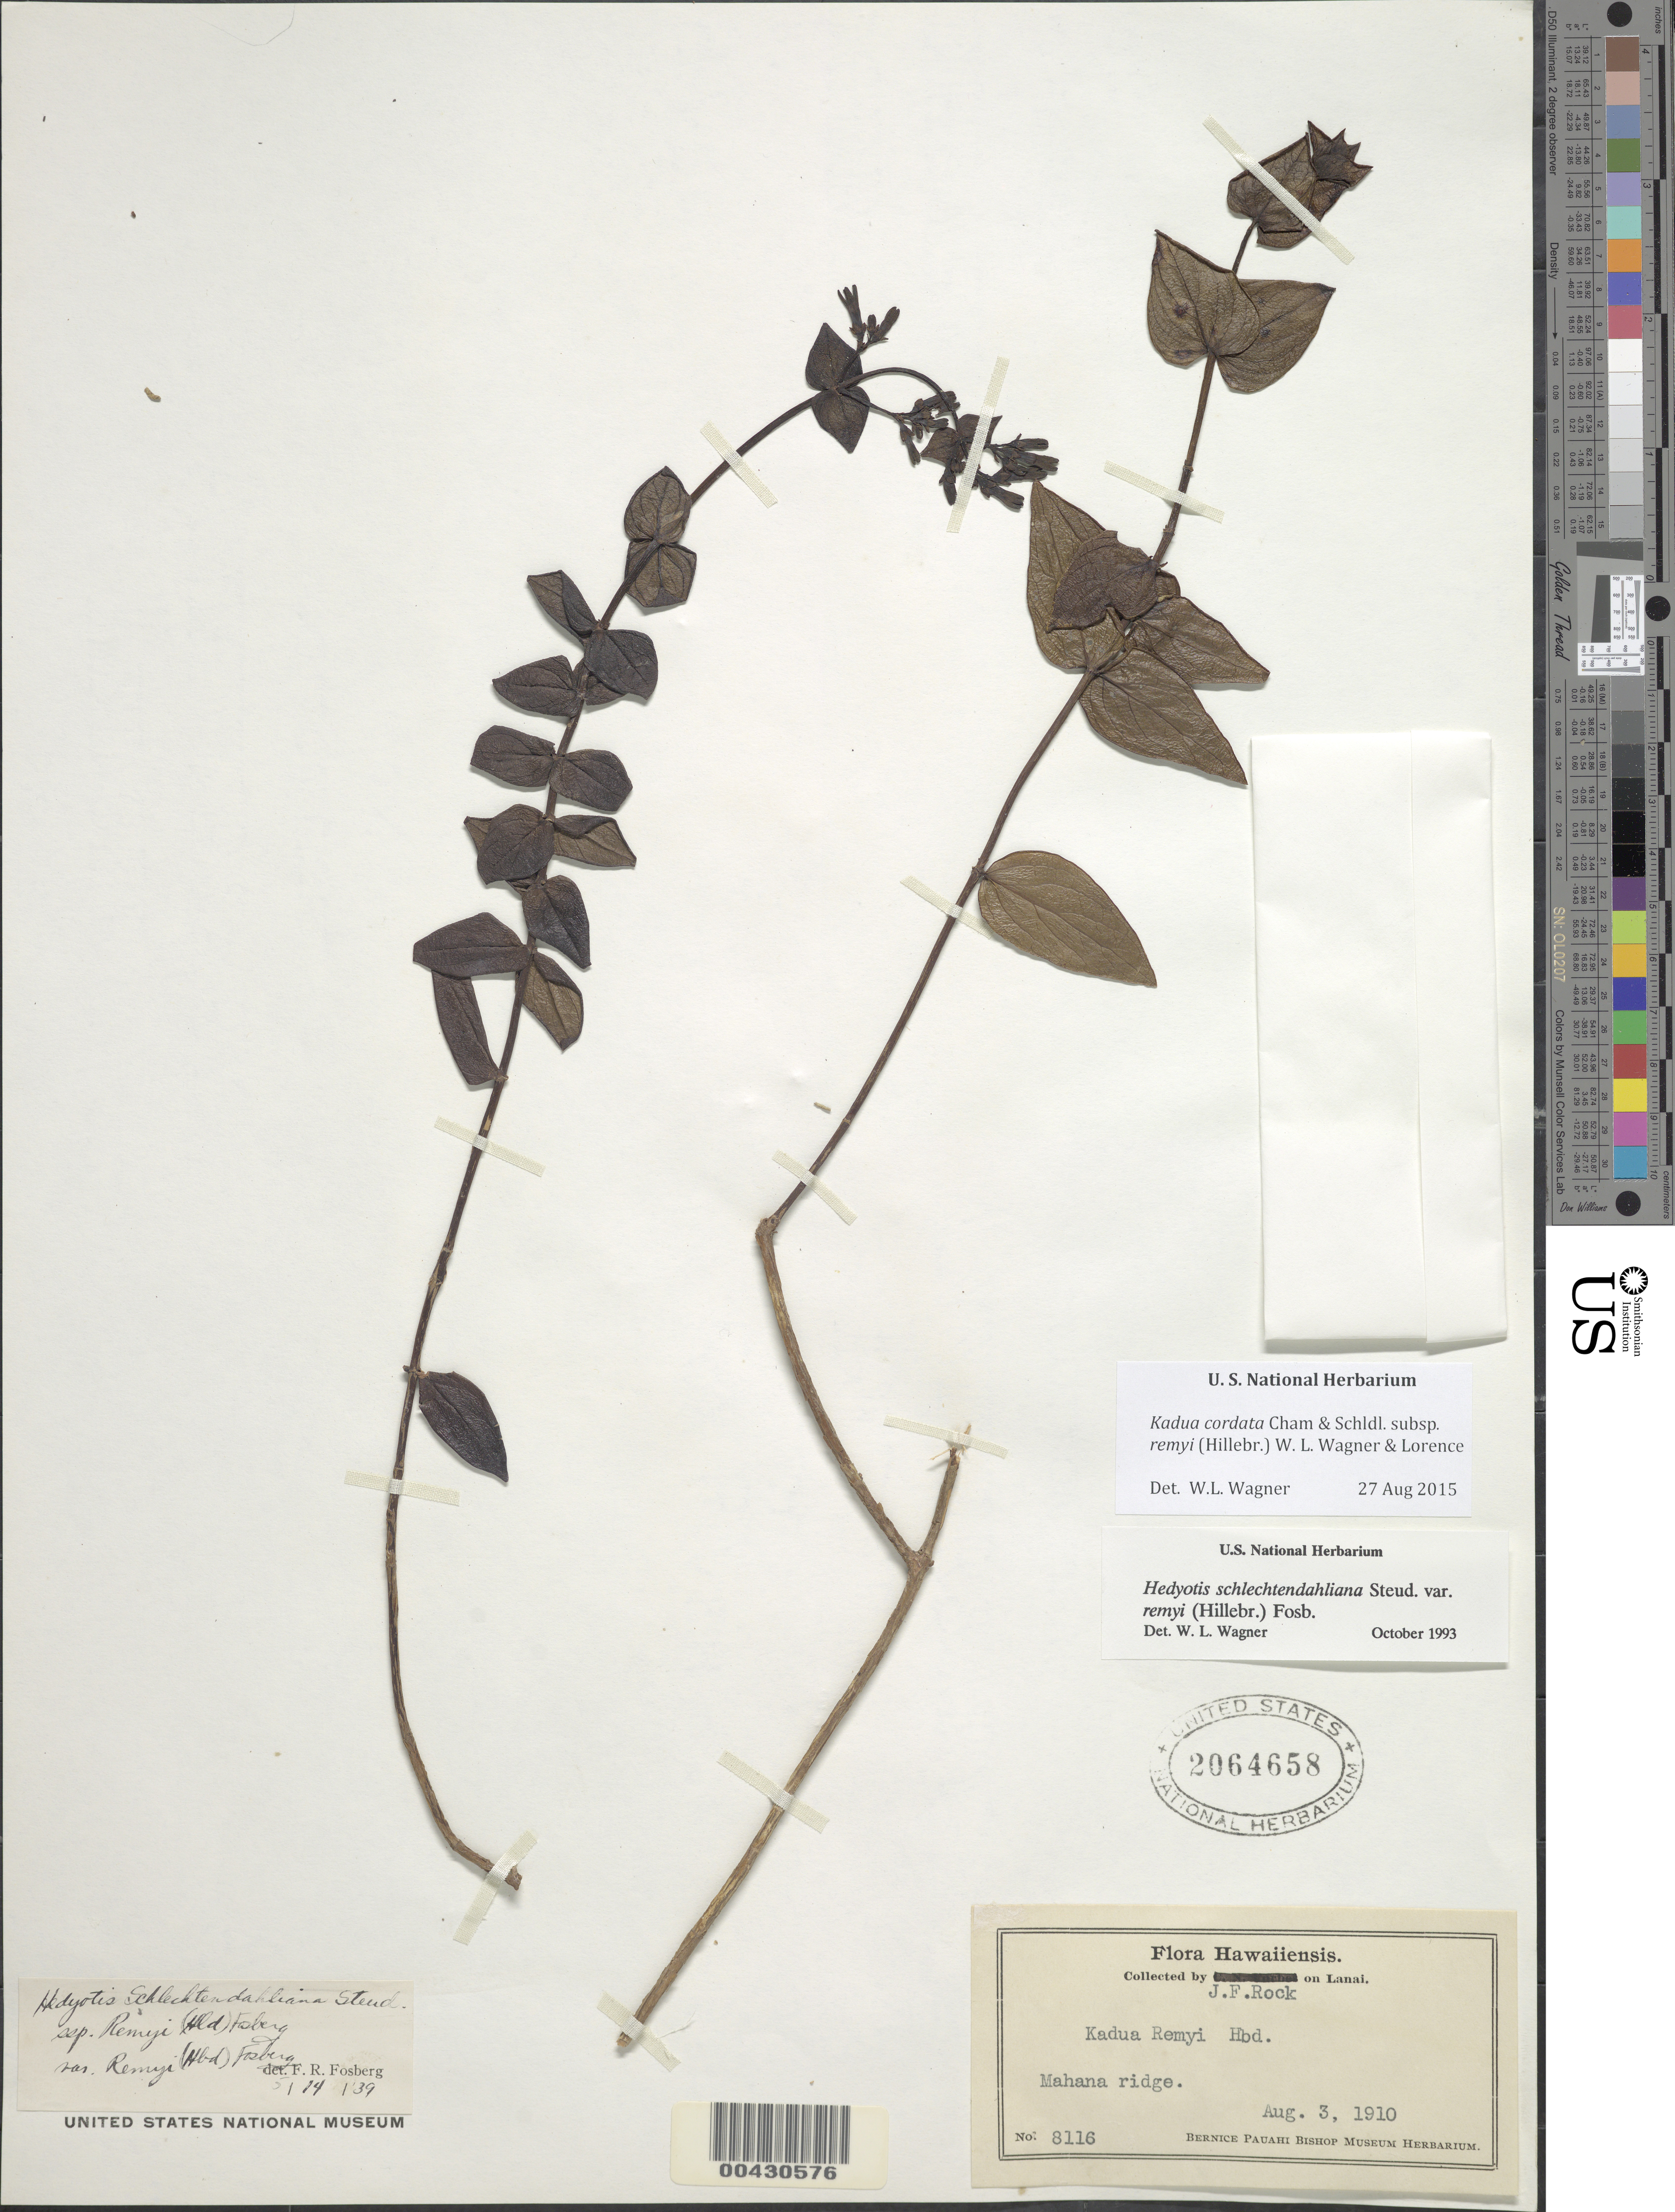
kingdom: Plantae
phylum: Tracheophyta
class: Magnoliopsida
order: Gentianales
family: Rubiaceae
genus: Kadua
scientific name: Kadua cordata subsp. remyi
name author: (Hillebr.) W.L. Wagner & Lorence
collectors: J. F. Rock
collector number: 8116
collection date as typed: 3 Aug 1910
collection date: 1910-08-03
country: United States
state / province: Hawaii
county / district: Maui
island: Lana'i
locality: Mahana ridge.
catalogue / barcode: US 2064658